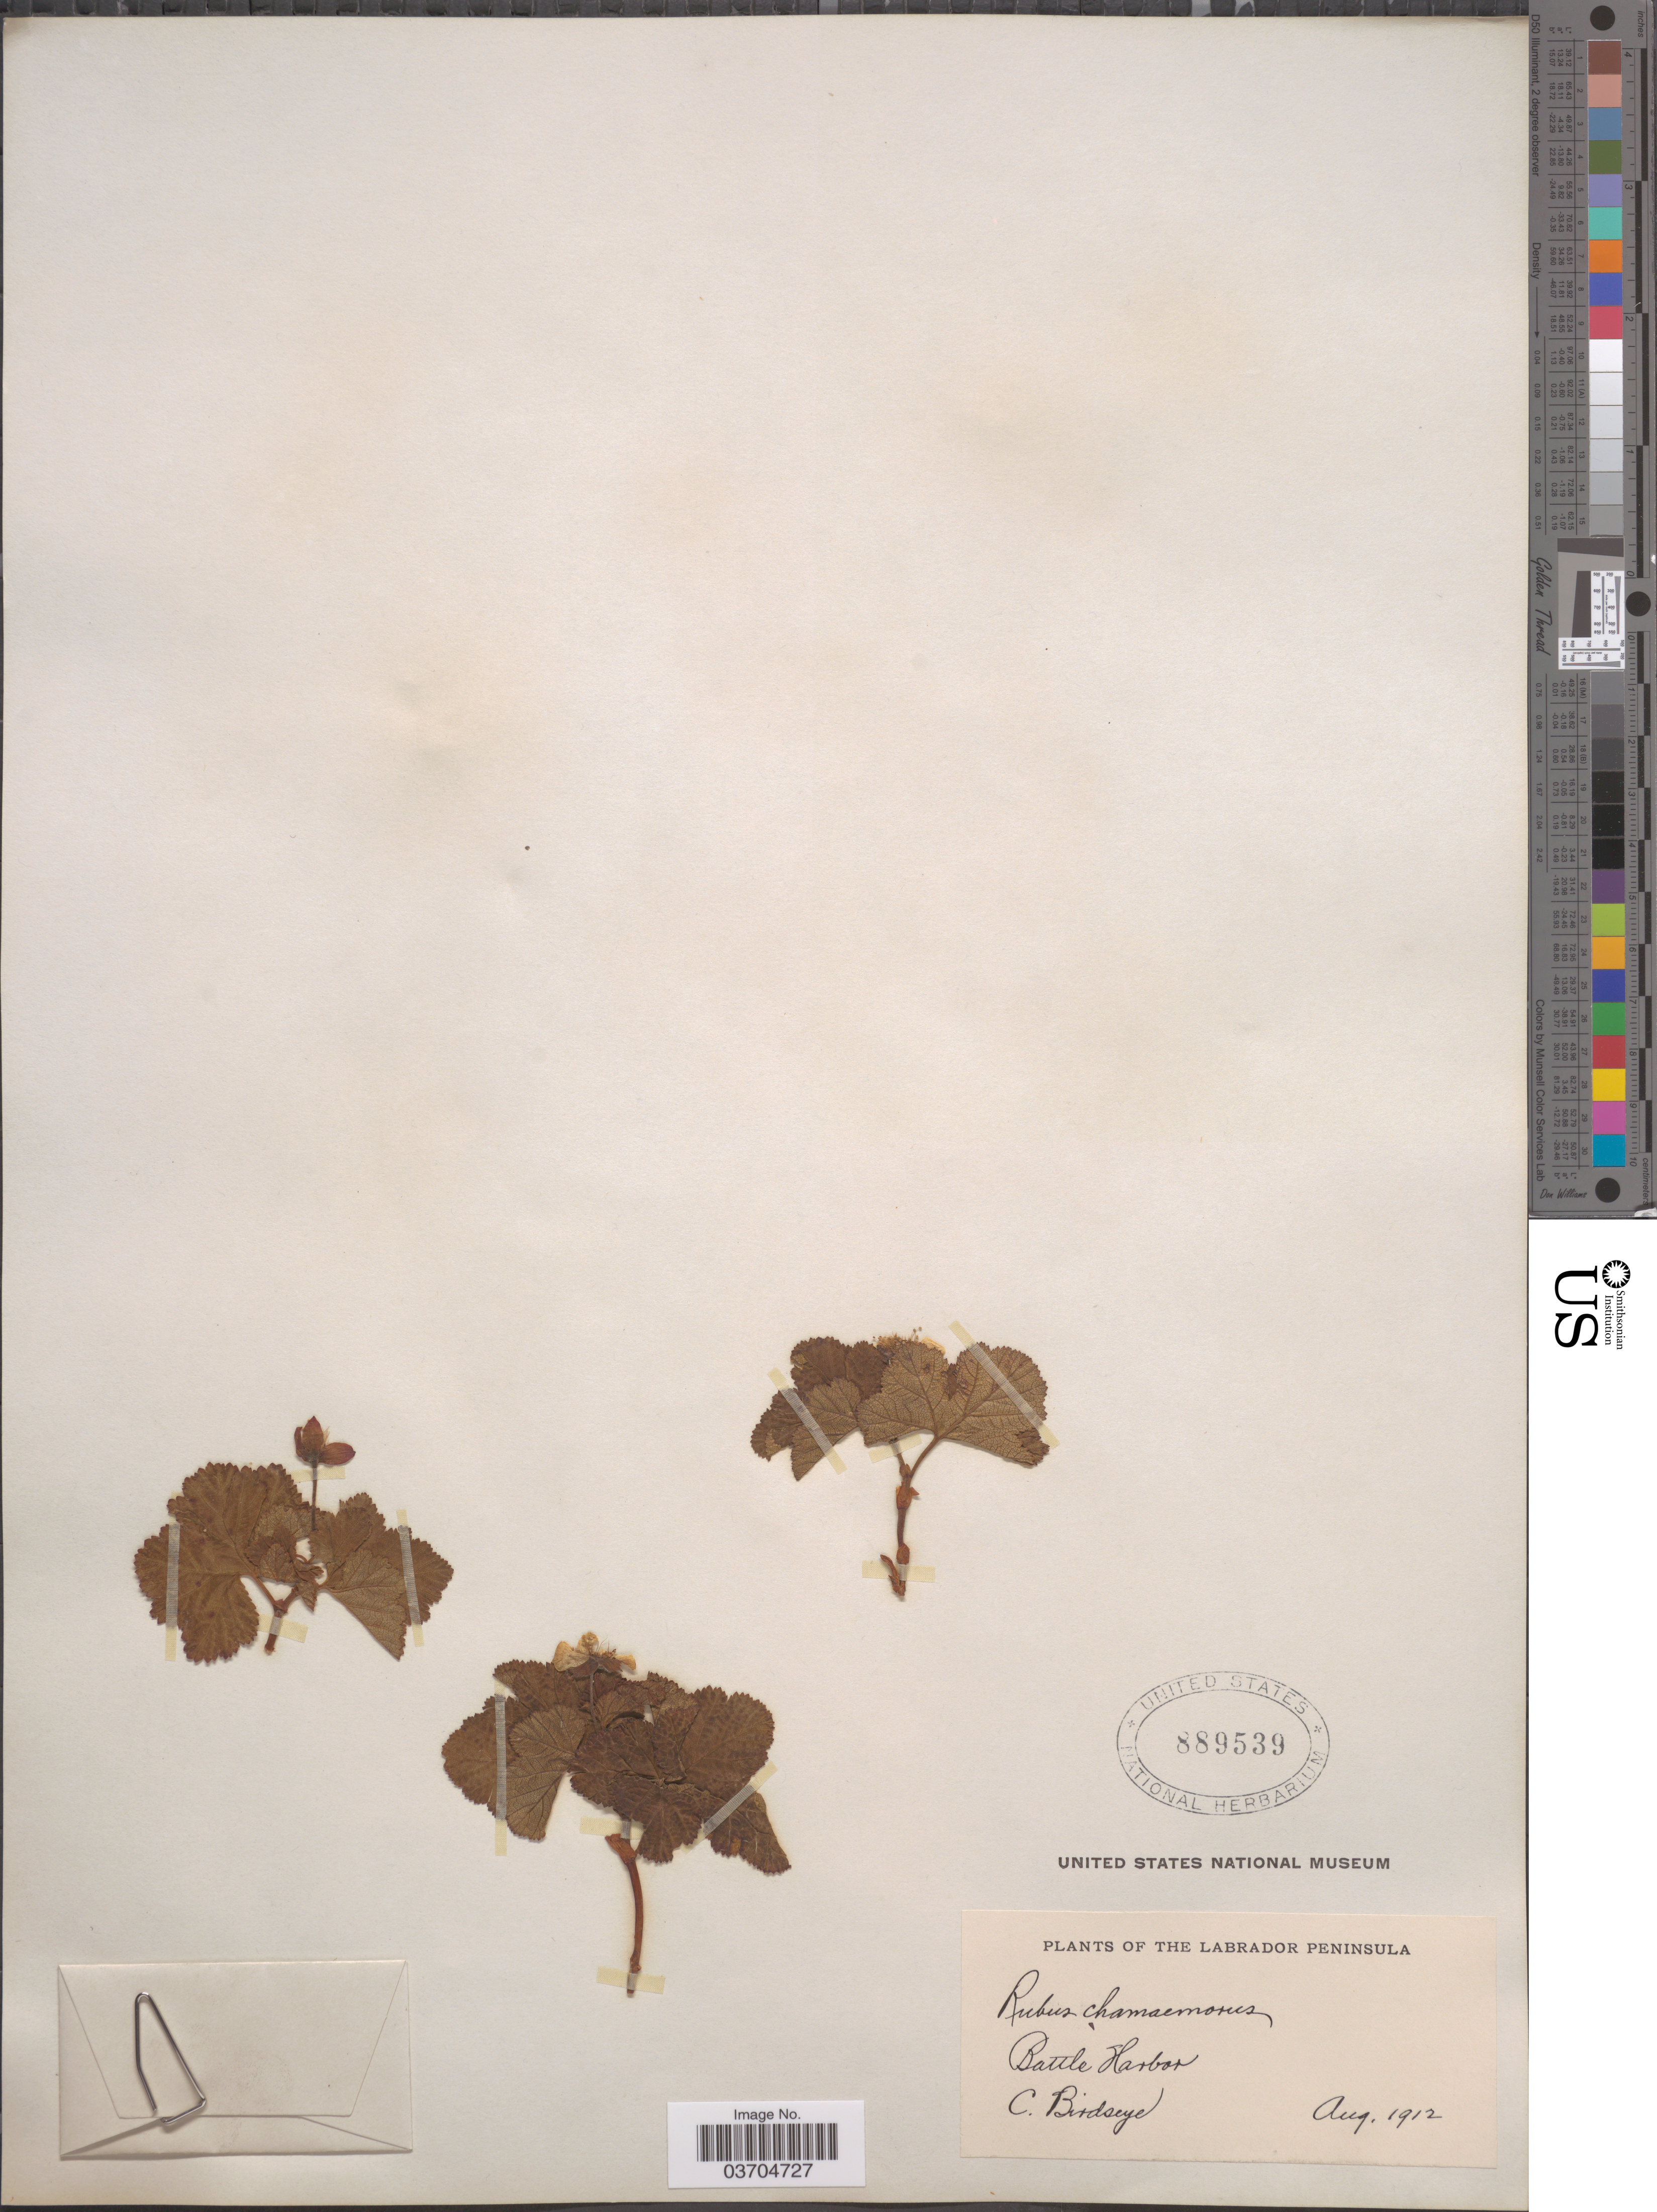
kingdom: Plantae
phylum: Tracheophyta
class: Magnoliopsida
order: Rosales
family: Rosaceae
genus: Rubus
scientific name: Rubus chamaemorus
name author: L.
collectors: C. Birdseye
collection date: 1912-08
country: Canada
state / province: Newfoundland and Labrador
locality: The Labrador Peninsula. Battle Harbor.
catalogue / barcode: US 889539